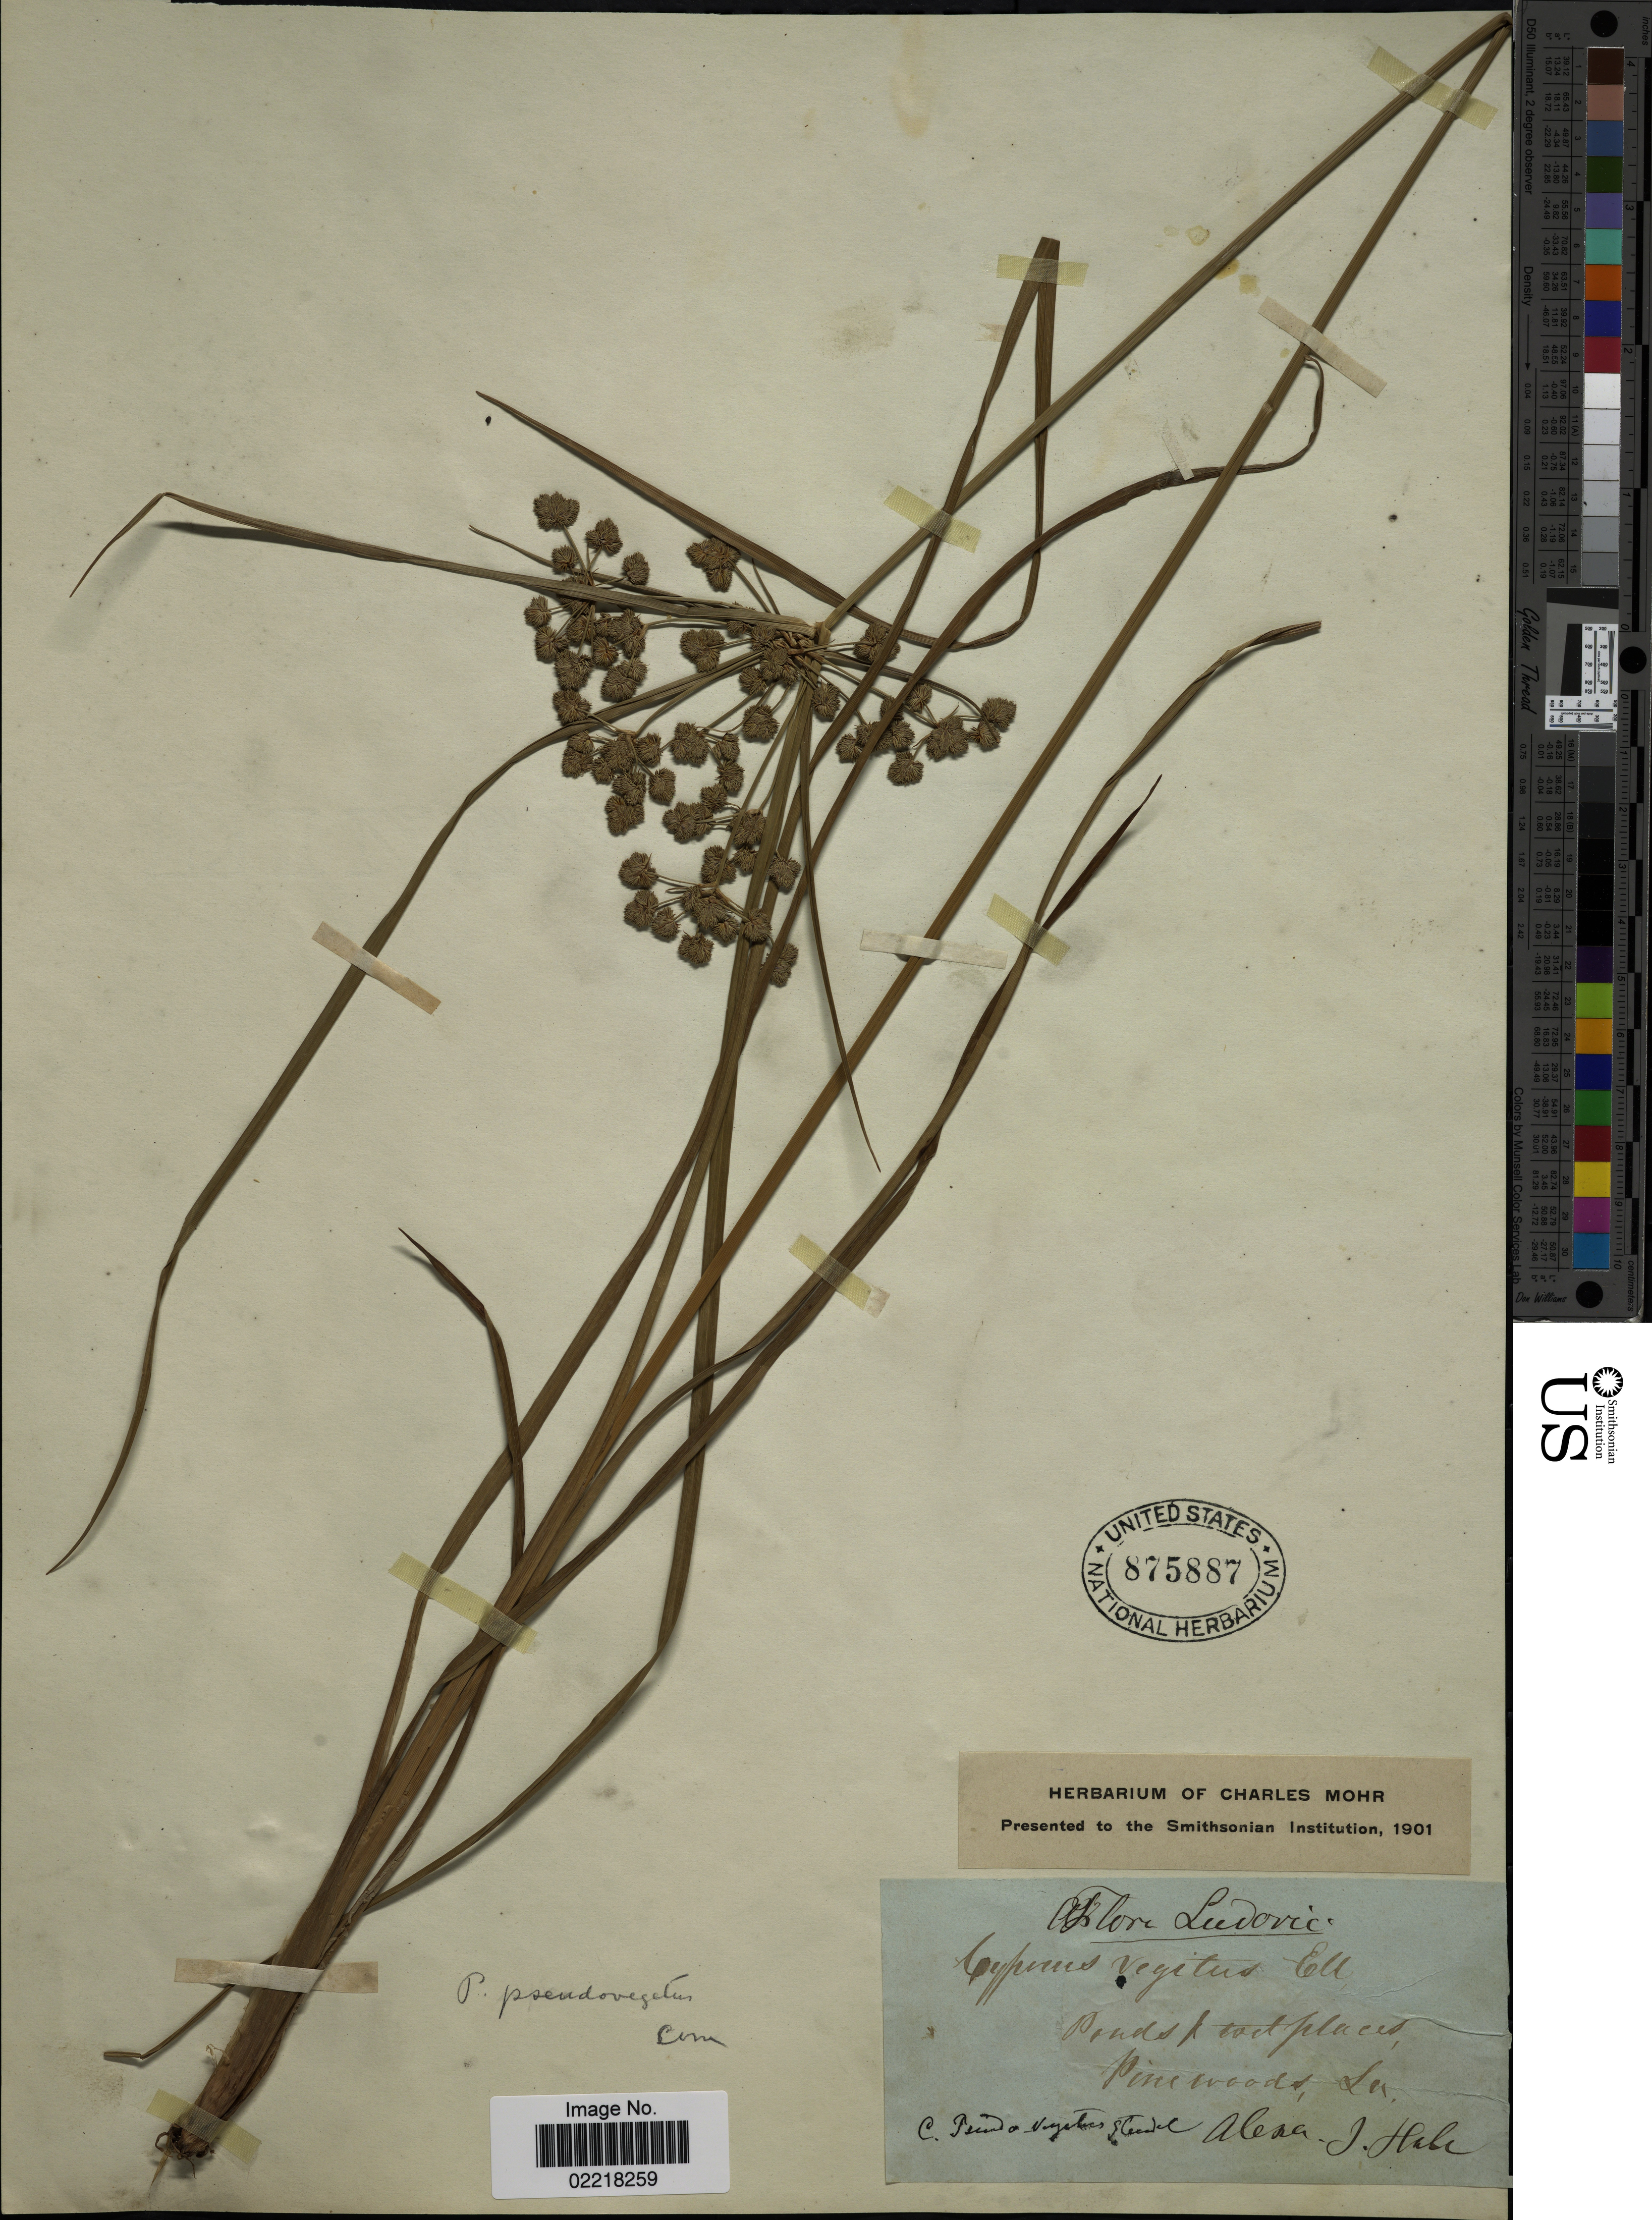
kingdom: Plantae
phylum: Tracheophyta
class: Liliopsida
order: Poales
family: Cyperaceae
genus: Cyperus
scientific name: Cyperus pseudovegetus Steud.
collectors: A. J. Hale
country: United States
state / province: Louisiana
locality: Pinewoods, La.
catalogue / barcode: US 875887